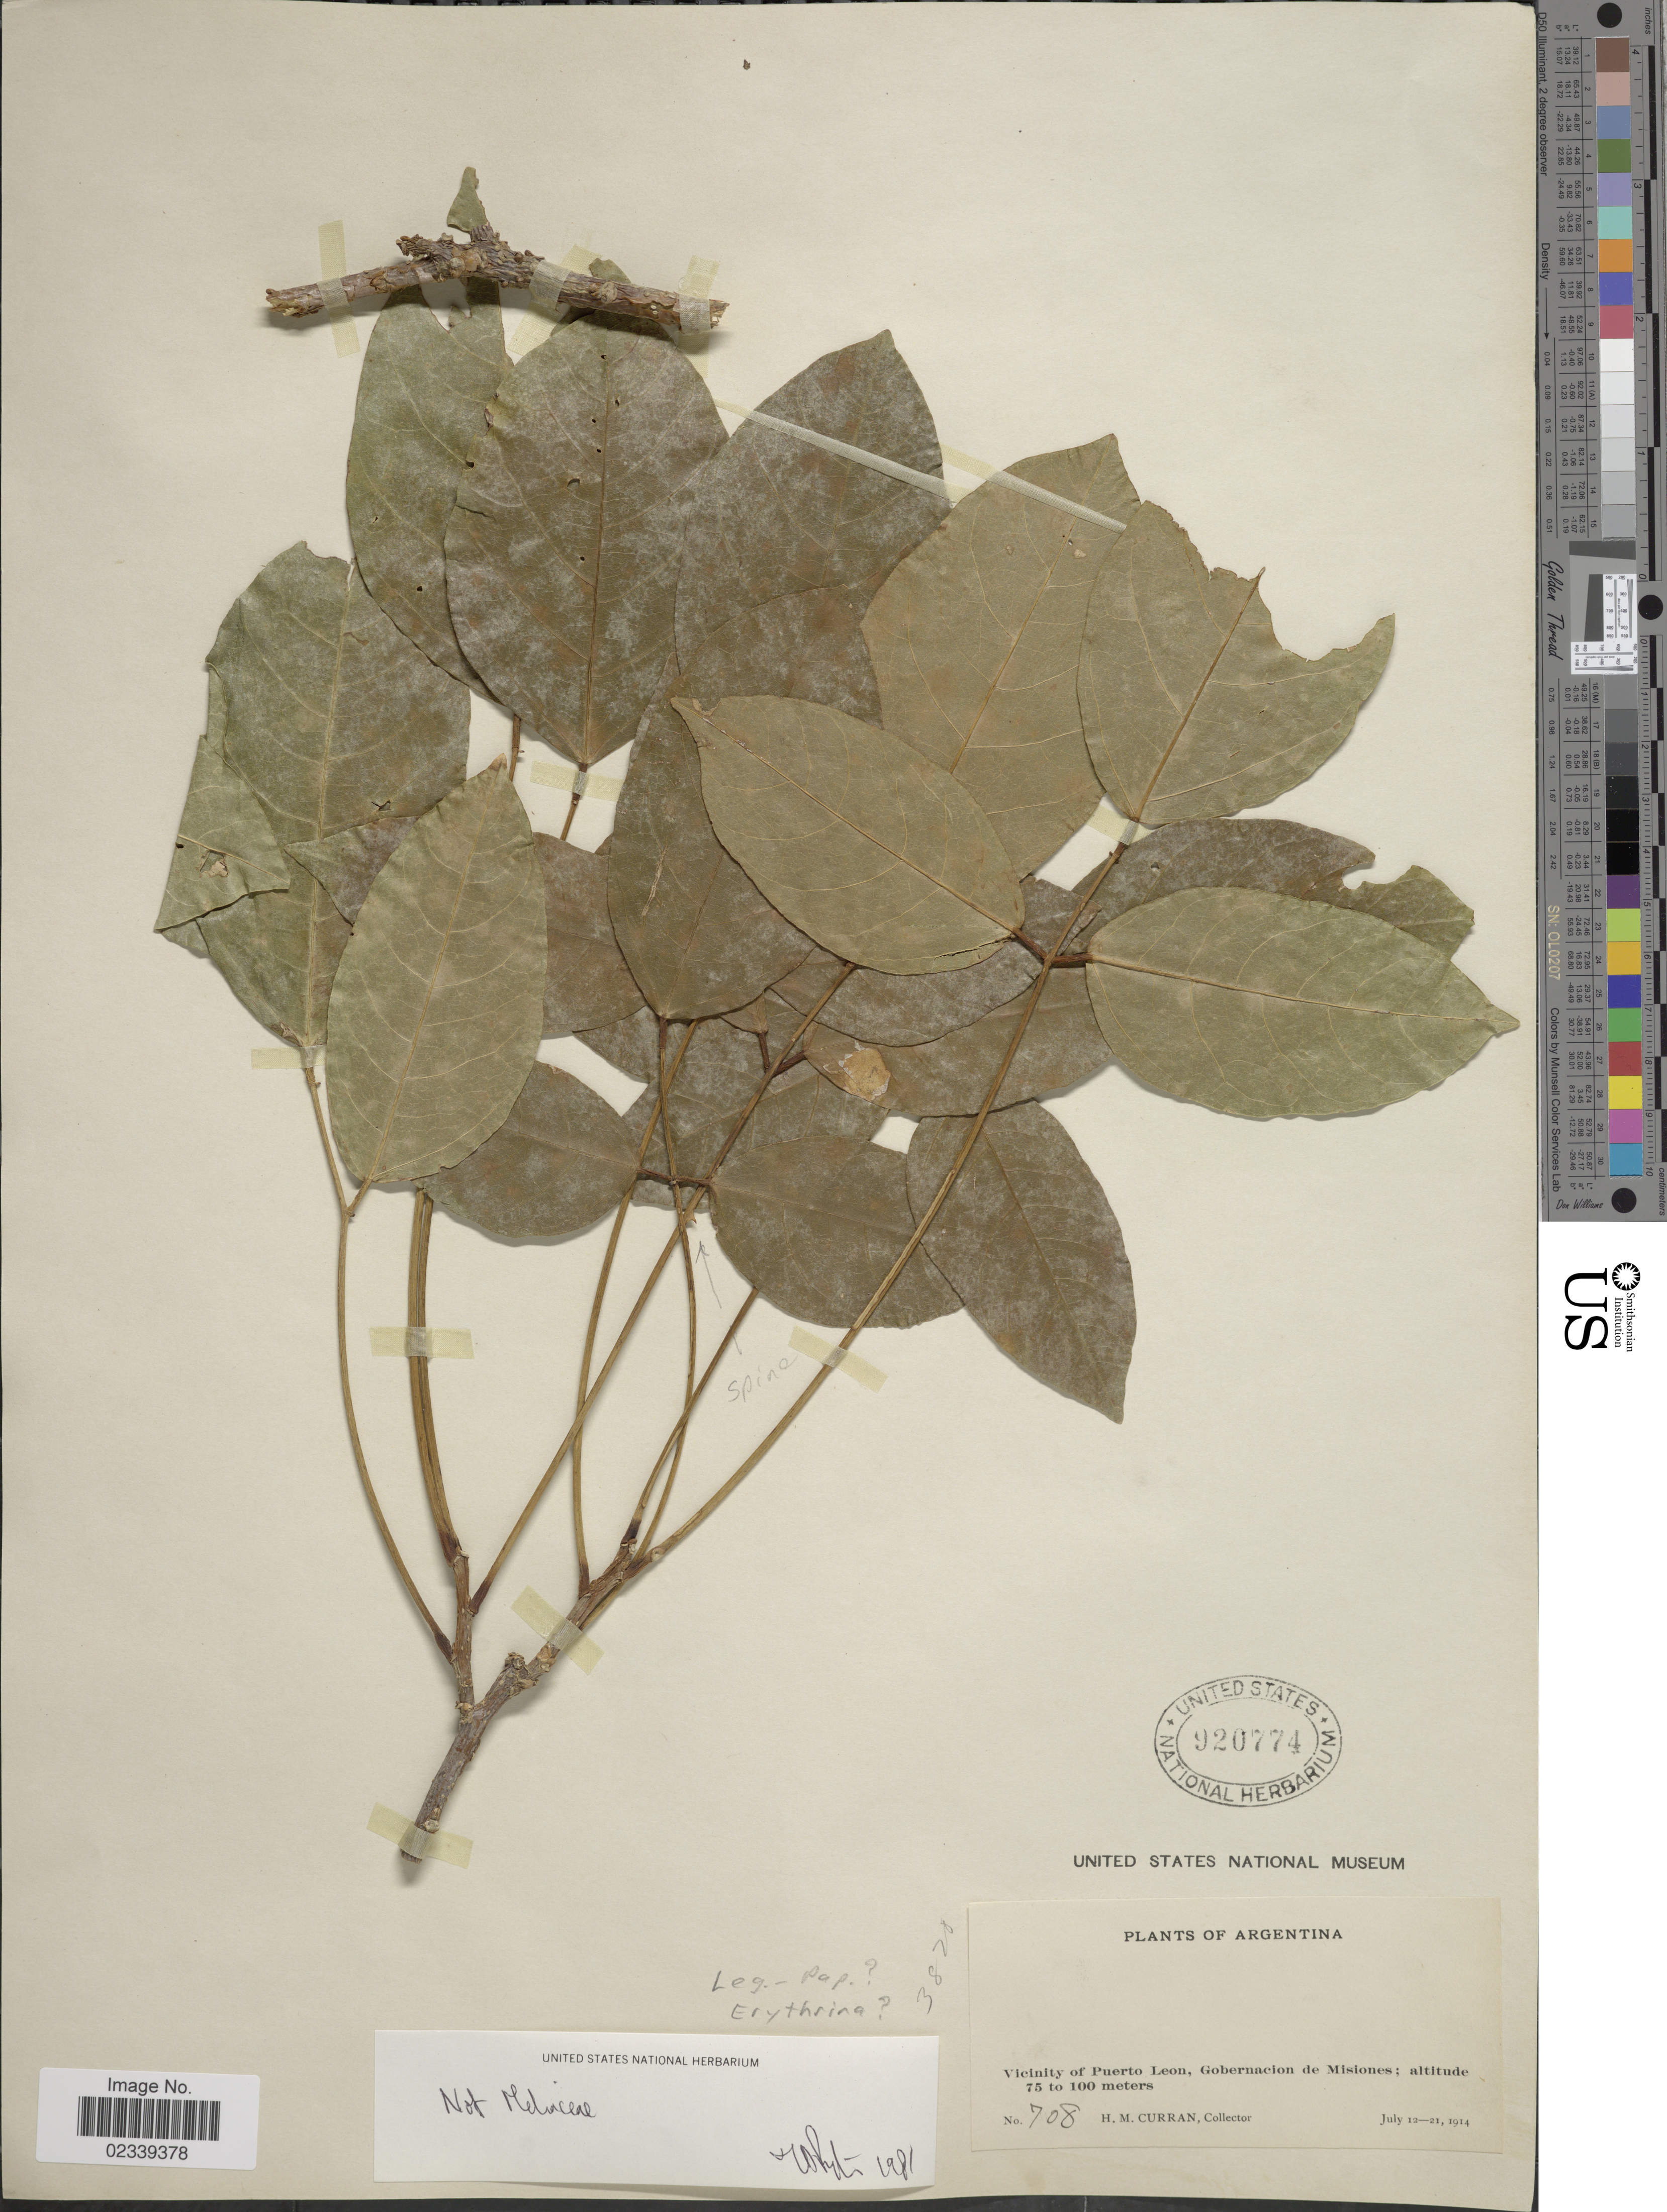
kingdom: Plantae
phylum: Tracheophyta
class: Magnoliopsida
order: Fabales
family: Fabaceae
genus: Erythrina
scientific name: Erythrina sp.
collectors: H. M. Curran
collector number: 708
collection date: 1914-07-12/1914-07-21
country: Argentina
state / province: Misiones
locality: Vicinity of Puerto Leon, Gobernacion de Misiones.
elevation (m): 75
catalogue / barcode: US 920774